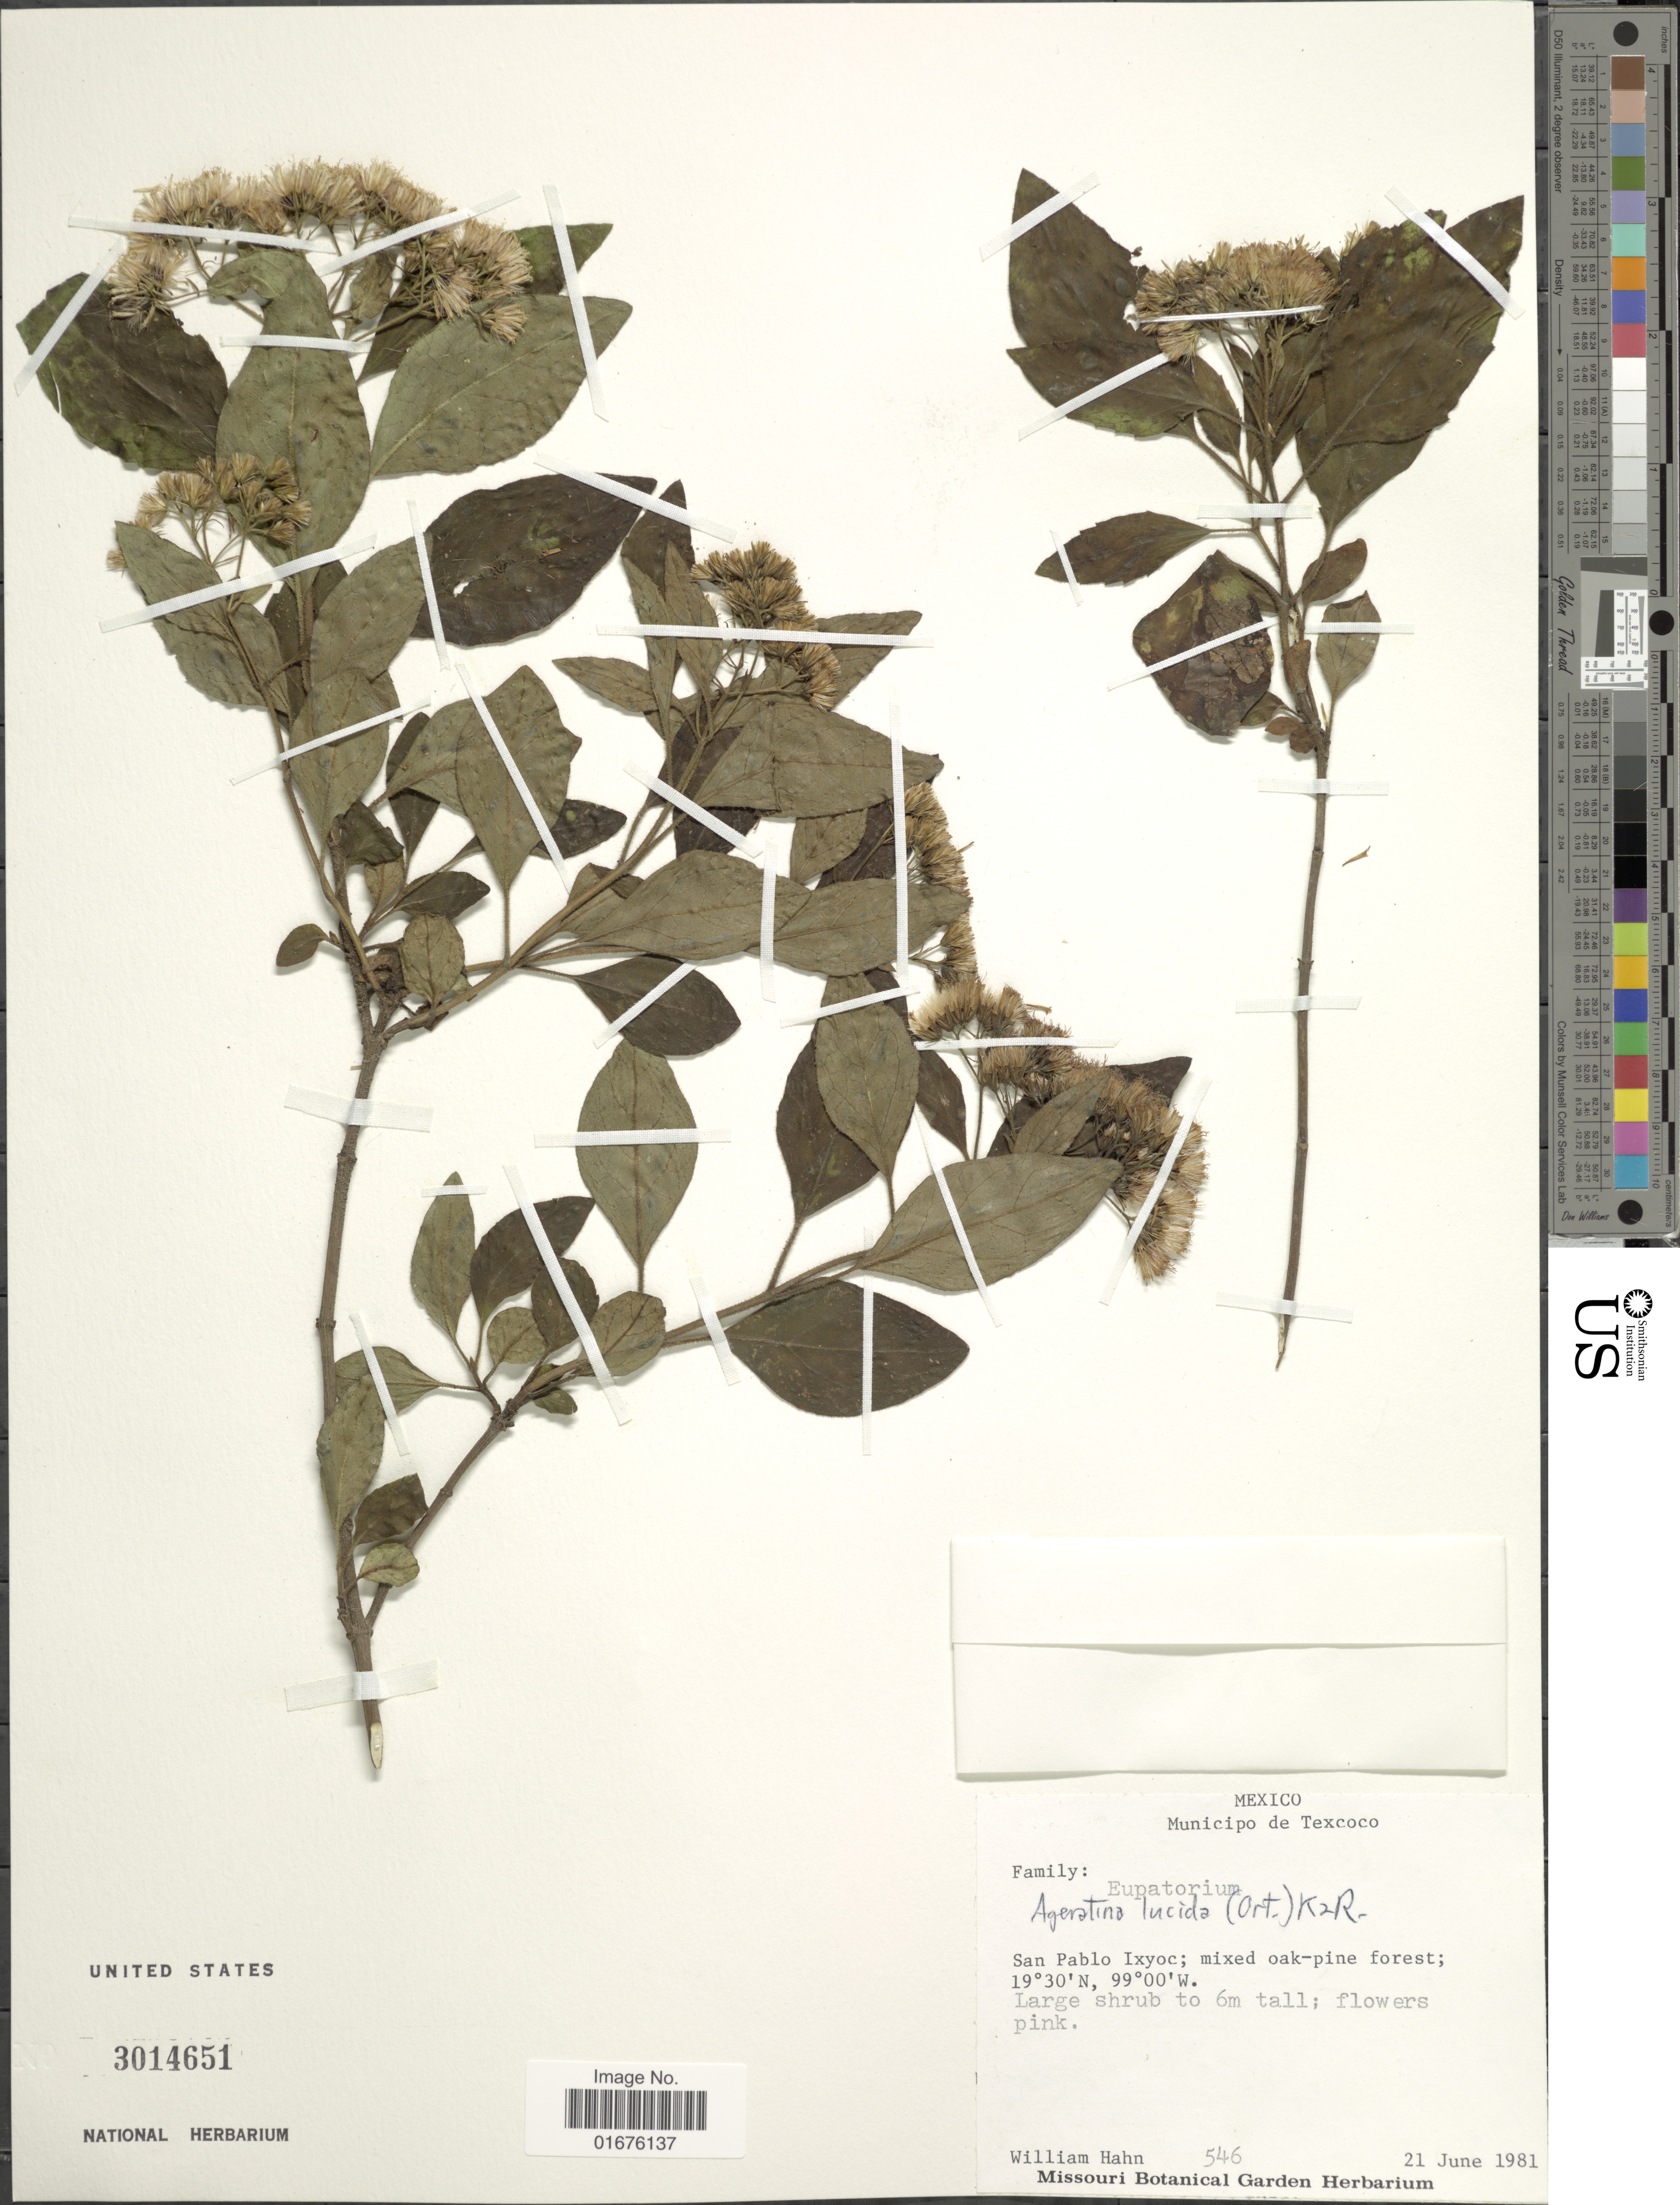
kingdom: Plantae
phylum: Tracheophyta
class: Magnoliopsida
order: Asterales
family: Asteraceae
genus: Ageratina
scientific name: Ageratina lucida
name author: (Ortega) R.M. King & H. Rob.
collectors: W. J. Hahn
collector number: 546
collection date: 1981-06-21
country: Mexico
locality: Municipio de Texcoco, San Pablo Ixyoc; mixed oak-pine forest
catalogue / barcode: US 3014651